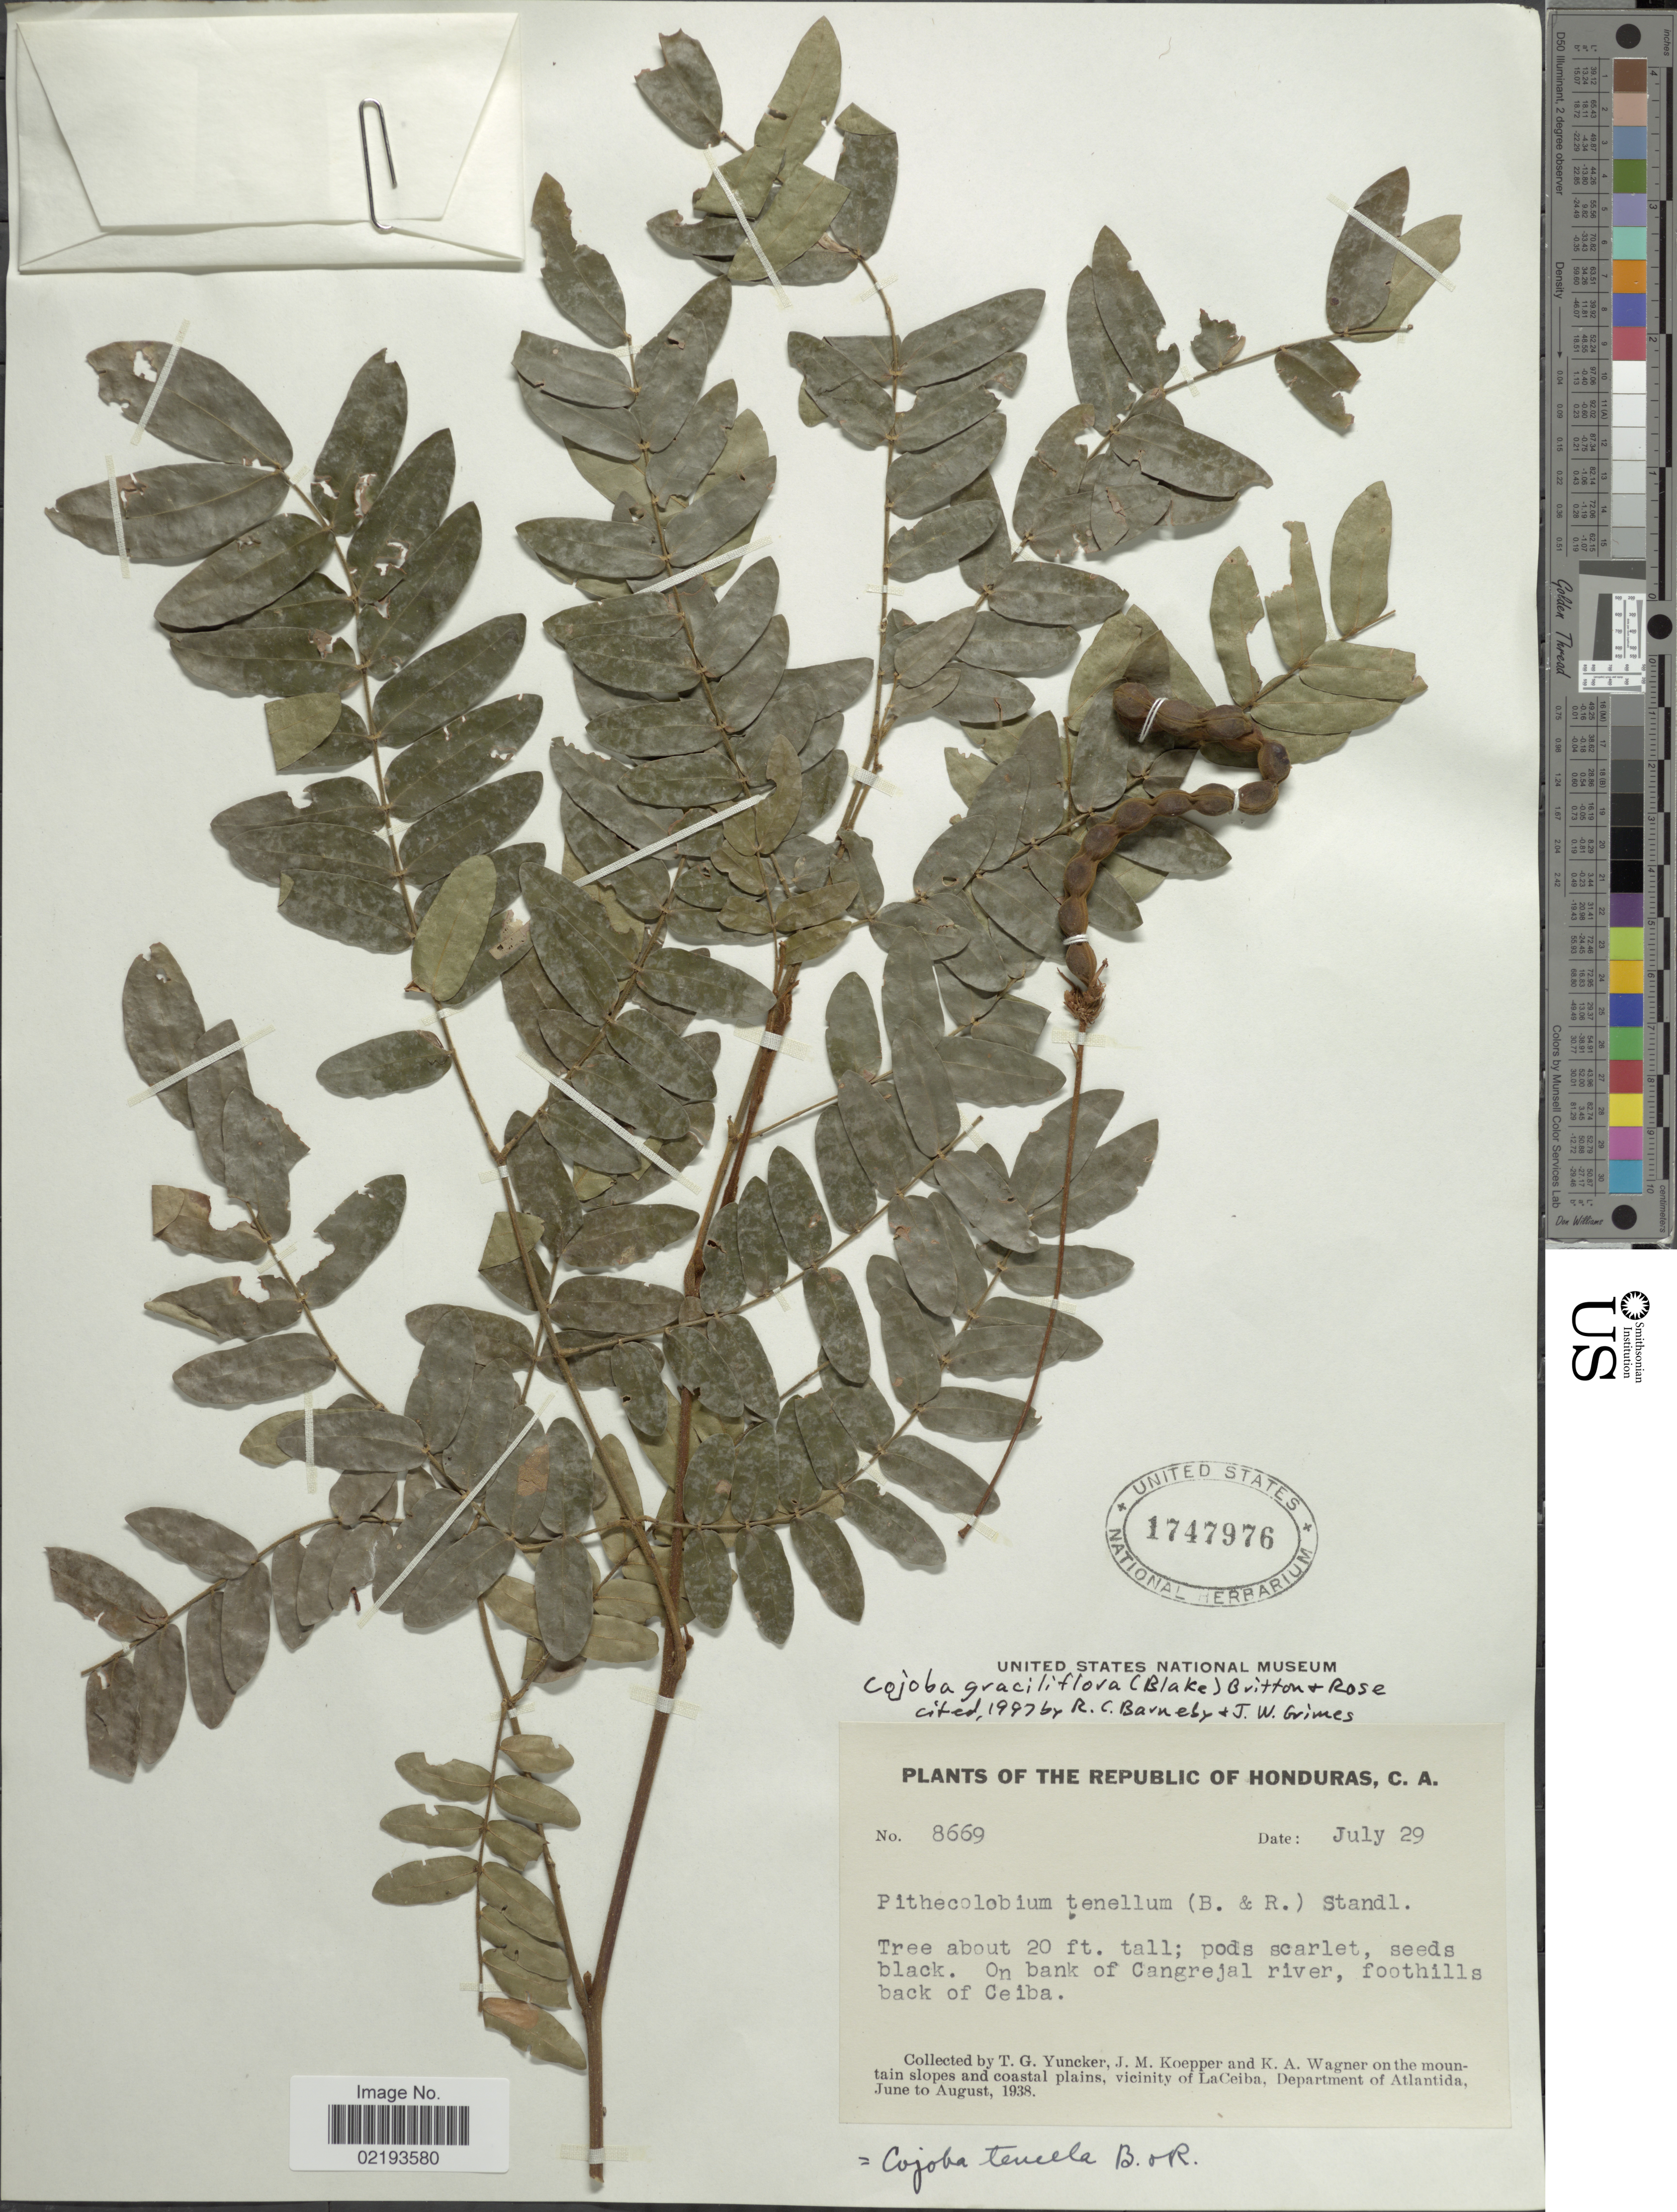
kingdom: Plantae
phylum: Tracheophyta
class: Magnoliopsida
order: Fabales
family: Fabaceae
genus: Cojoba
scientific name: Cojoba graciliflora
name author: (S.F. Blake) Britton & Rose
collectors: T. G. Yuncker, J. M. Koepper & K. A. Wagner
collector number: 8669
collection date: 1938-07-29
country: Honduras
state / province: Atlántida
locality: The Repubic of Honduras, C.A.. On bank of Cangrejal river, foothills back of Ceiba, on the mountain slopes and coastal plains, vicinity of LaCeiba, Department of Atlantida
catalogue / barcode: US 1747976